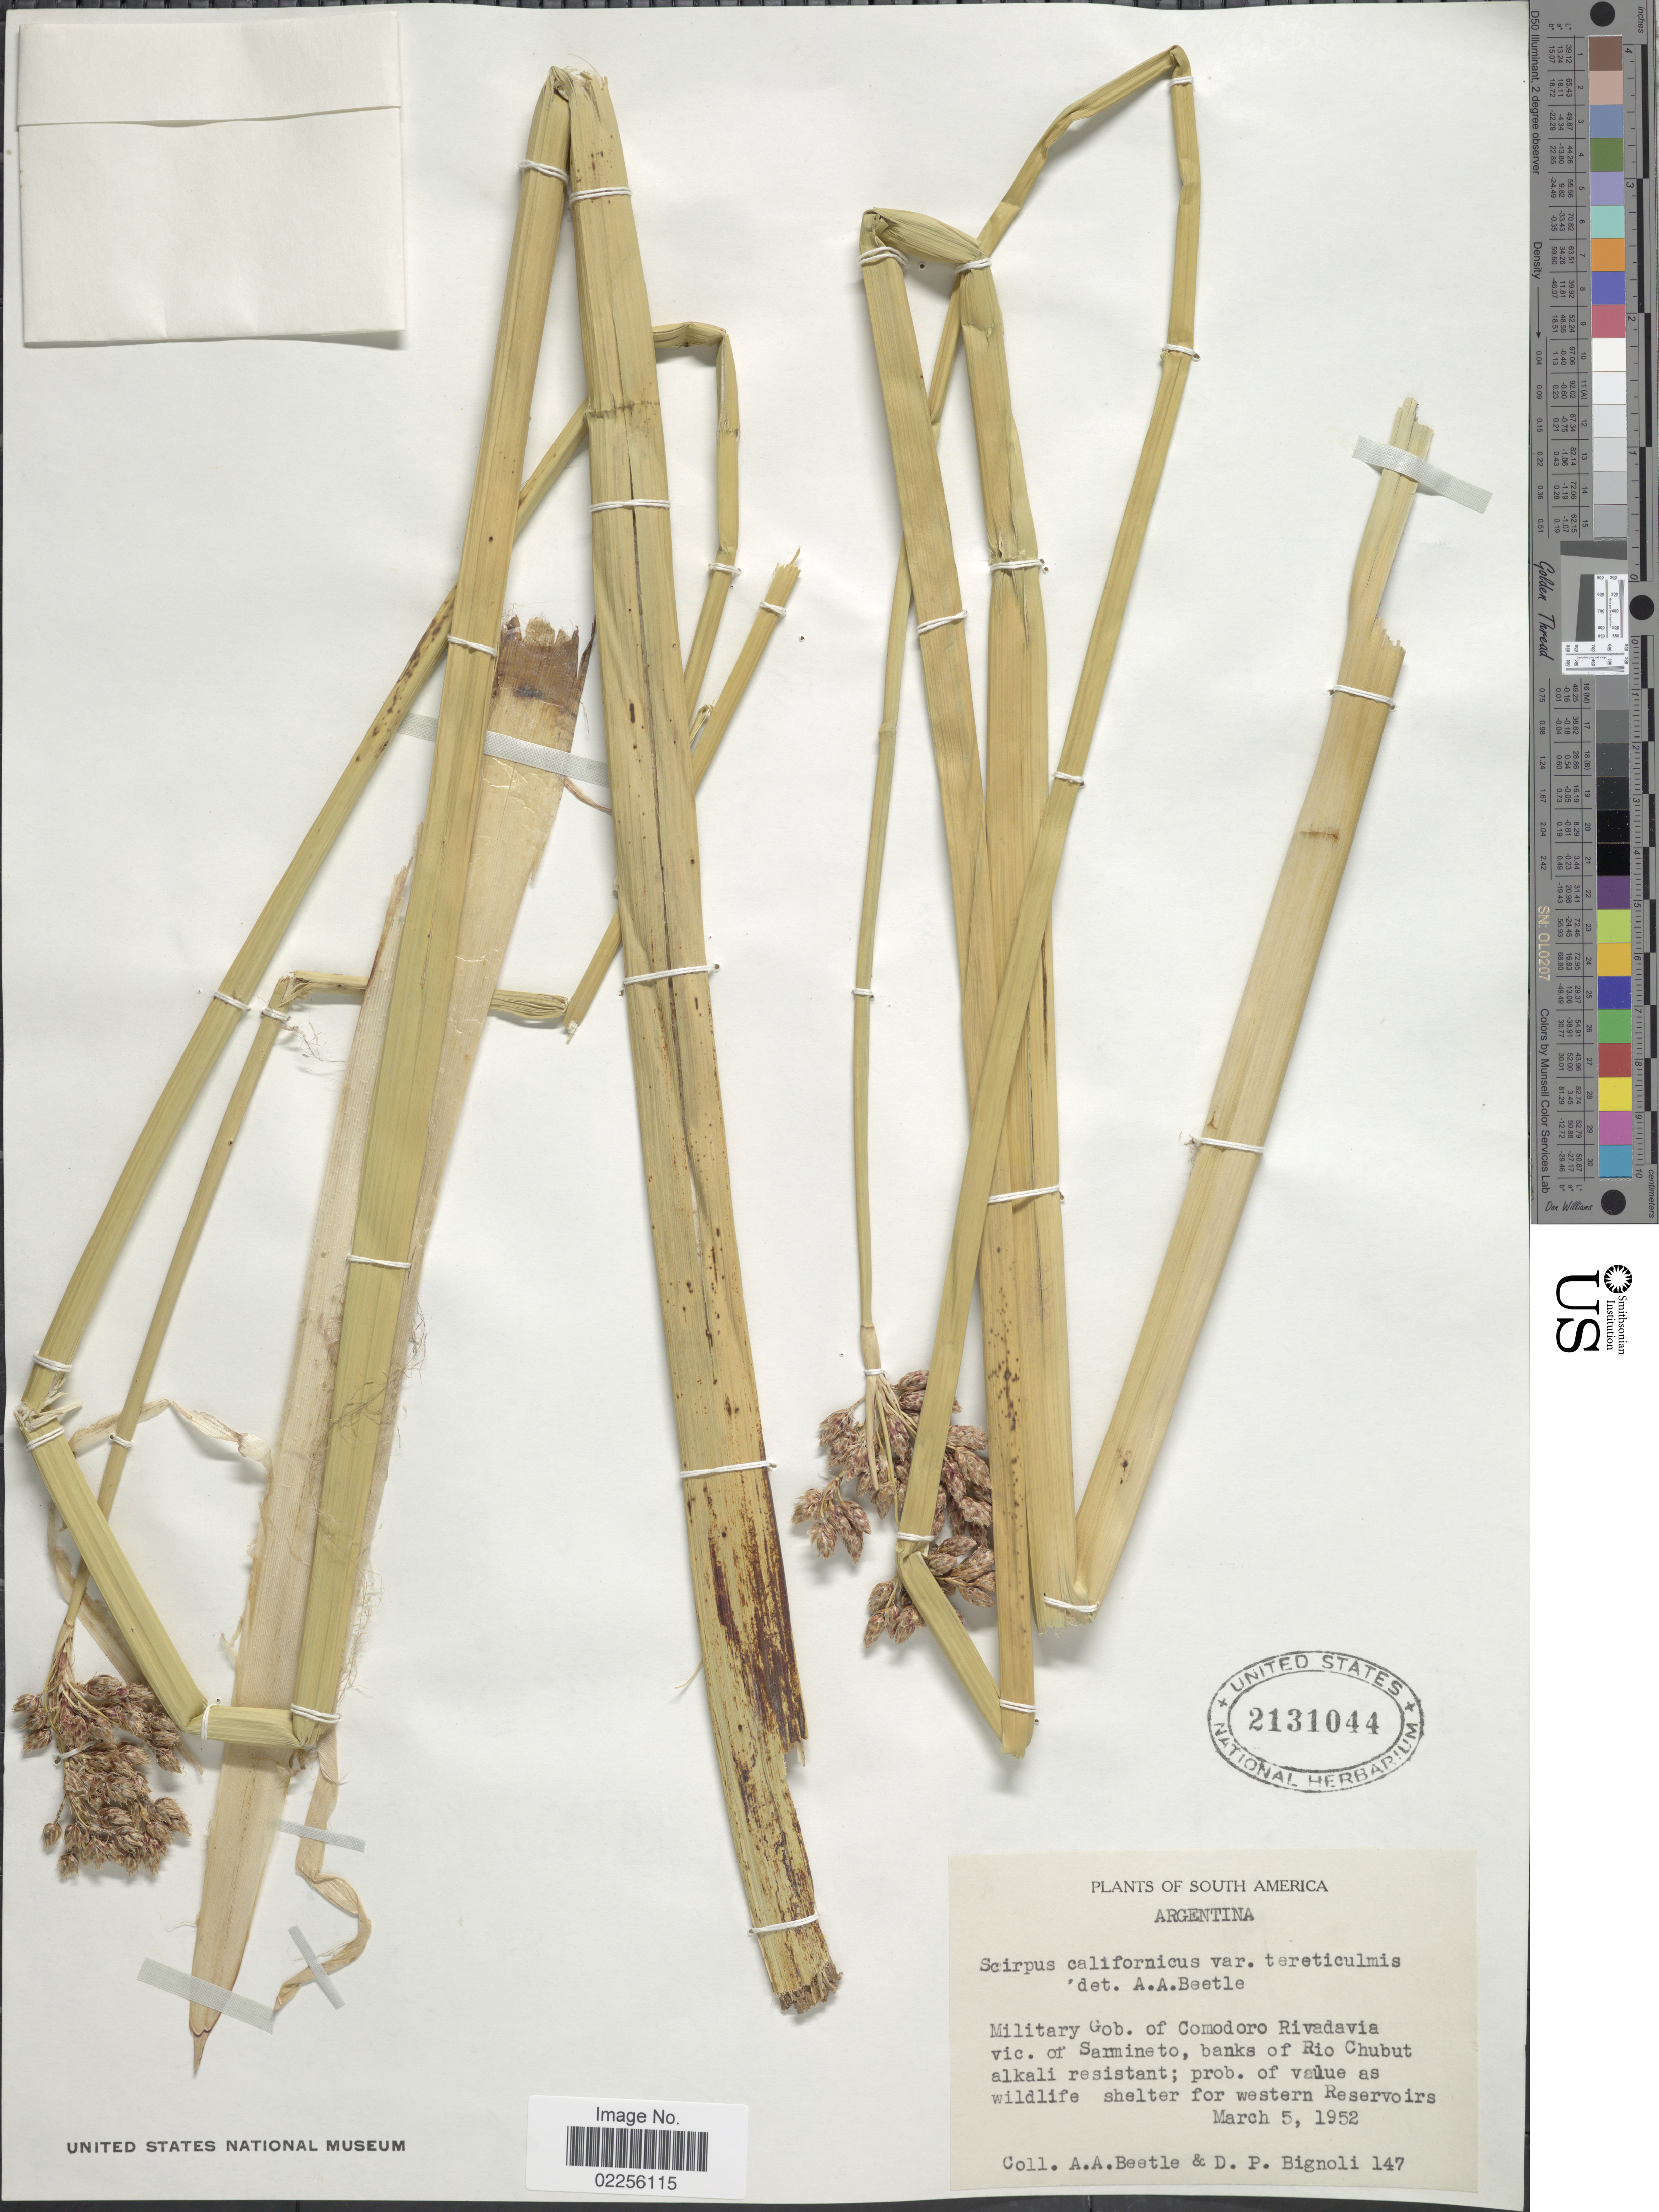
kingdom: Plantae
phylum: Tracheophyta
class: Liliopsida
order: Poales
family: Cyperaceae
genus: Schoenoplectus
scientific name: Schoenoplectus californicus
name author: (C.A. Mey.) Soják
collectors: A. A. Beetle & D. Bignoli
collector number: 147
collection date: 1952-03-05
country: Argentina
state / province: Chubut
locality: Military Gob. of Comodoro Rivadavia vic. of Sarmineto, banks of Rio Chubut alkali resistant; prob. of value as wildlife shelter for western Reservoirs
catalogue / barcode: US 2131044